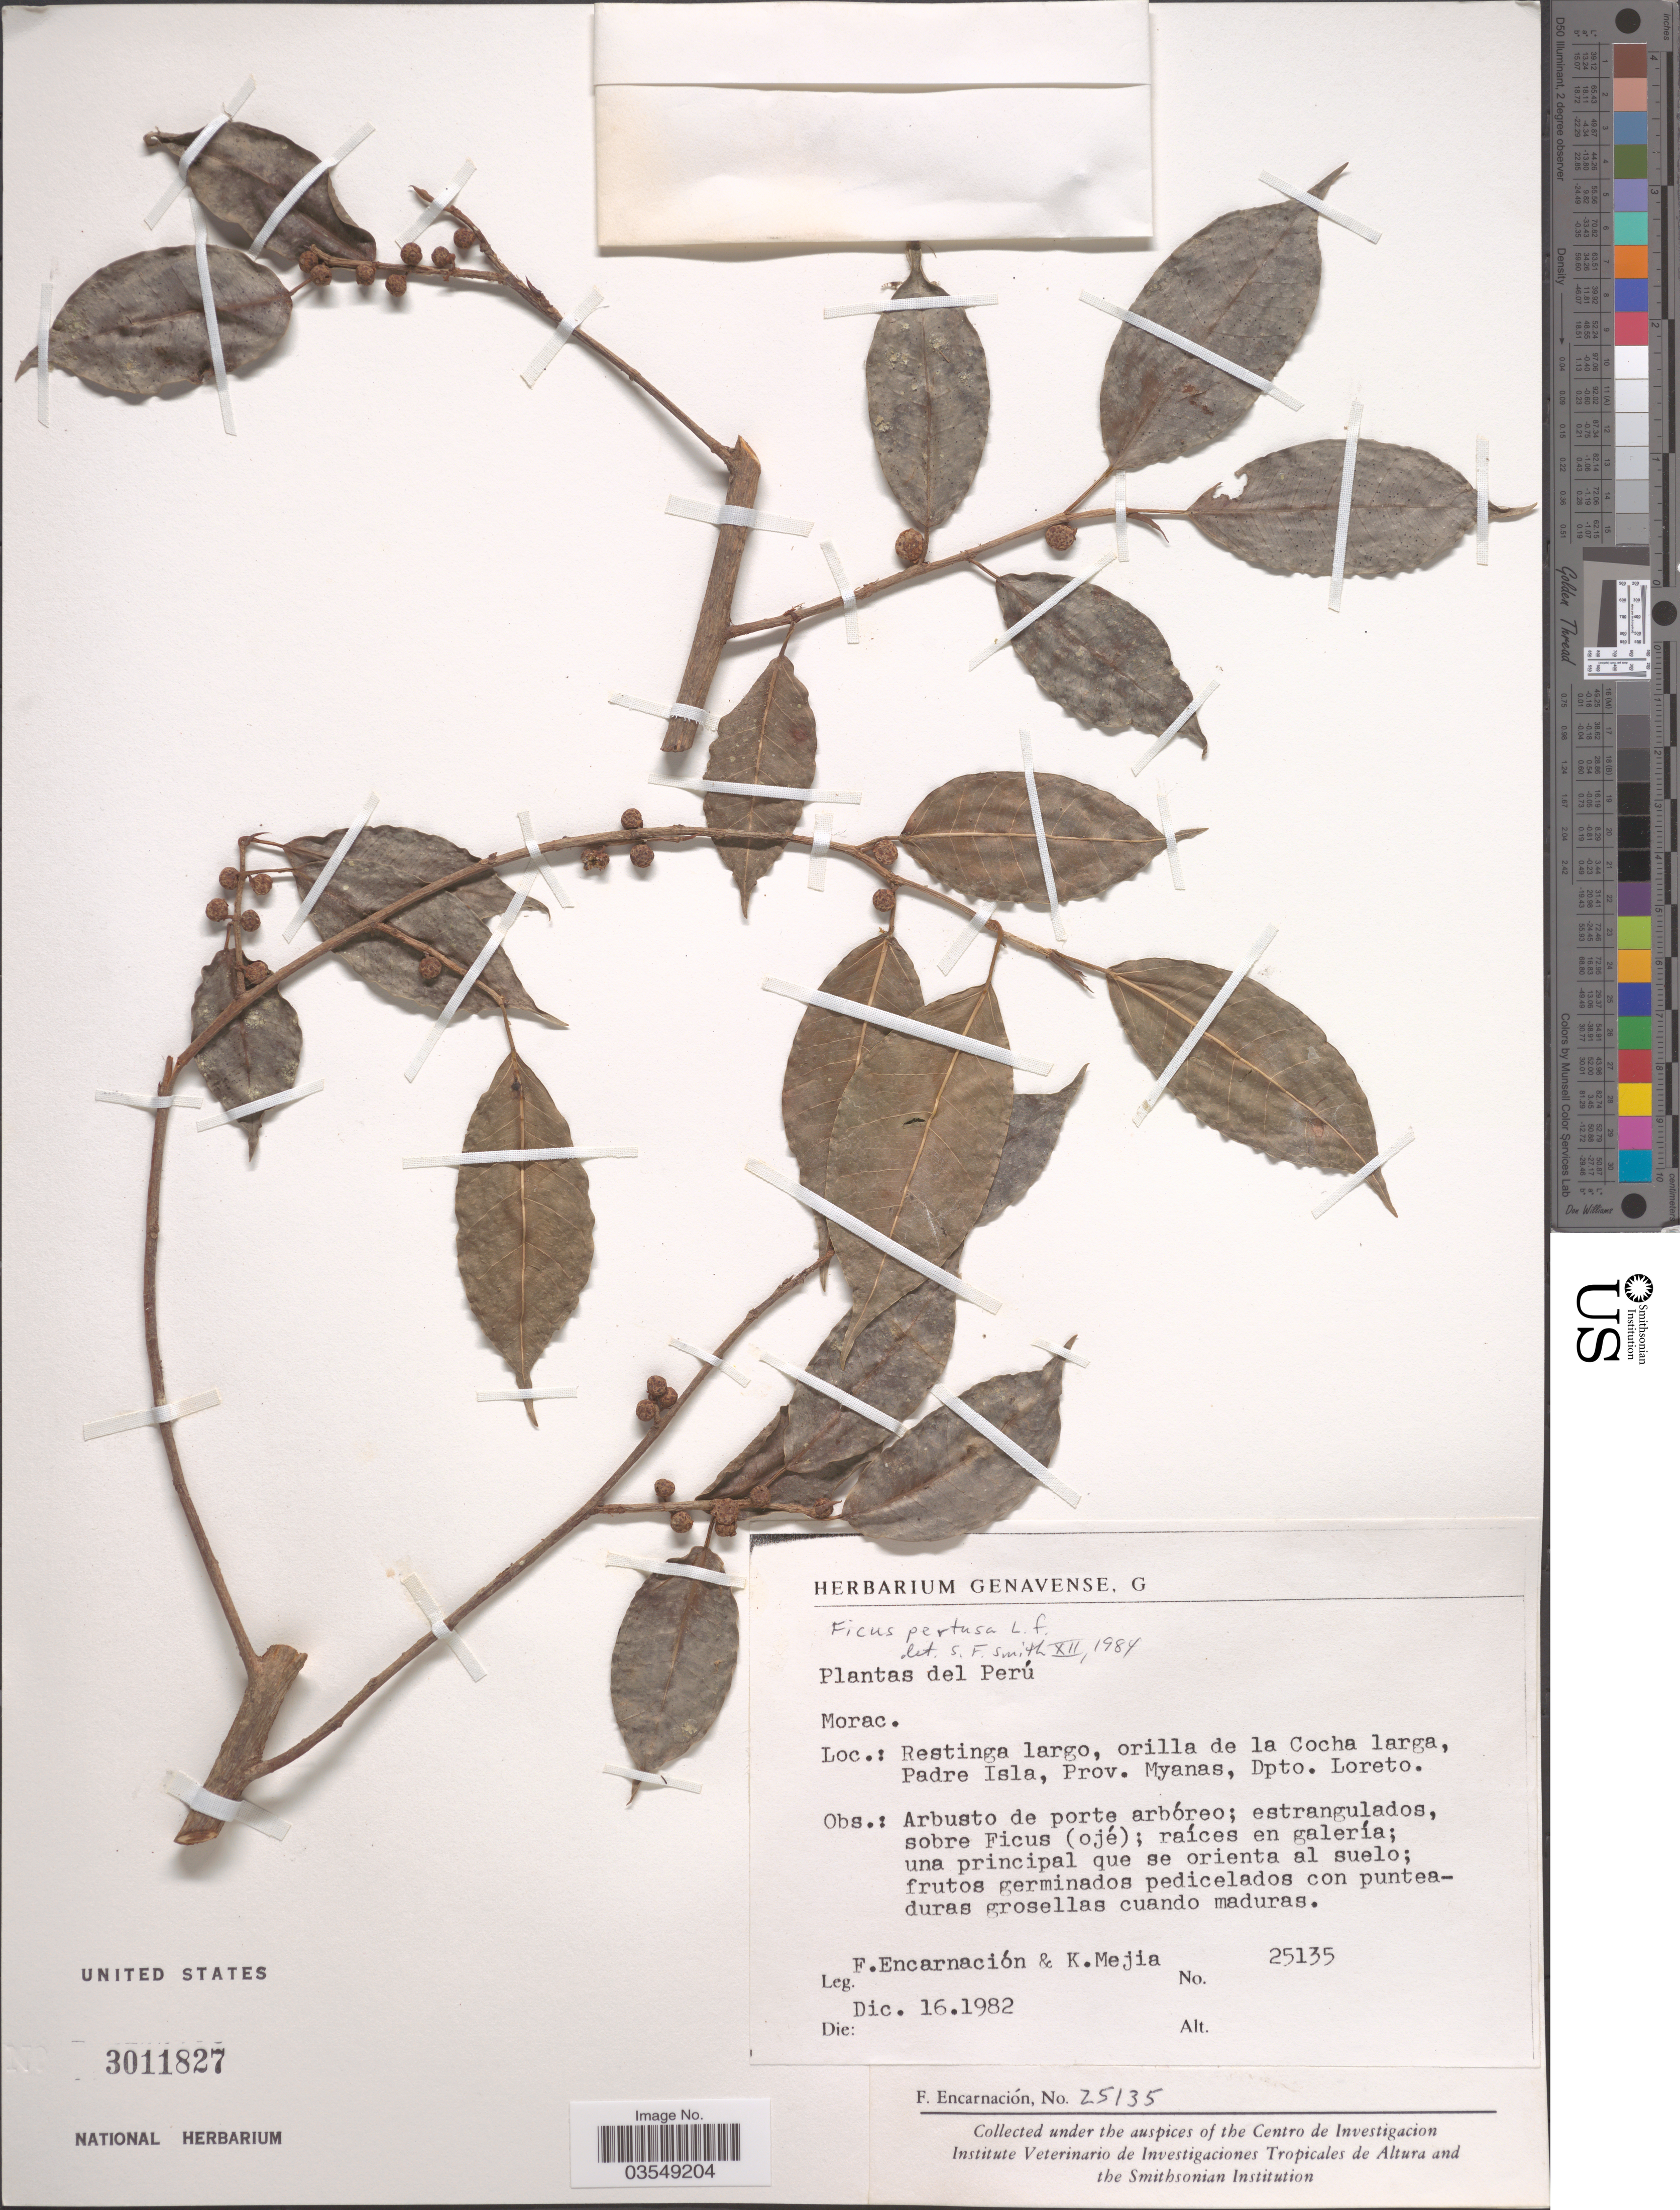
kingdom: Plantae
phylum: Tracheophyta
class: Magnoliopsida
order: Rosales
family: Moraceae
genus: Ficus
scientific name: Ficus pertusa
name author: L. f.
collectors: F. Encarnación & K. Mejia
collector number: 25135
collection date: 1982-12-16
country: Peru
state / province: Loreto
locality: Restinga largo, orilla de la Cocha larga, Padre Isla, Prov. Myanas, Dpto. Loreto.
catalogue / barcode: US 3011827